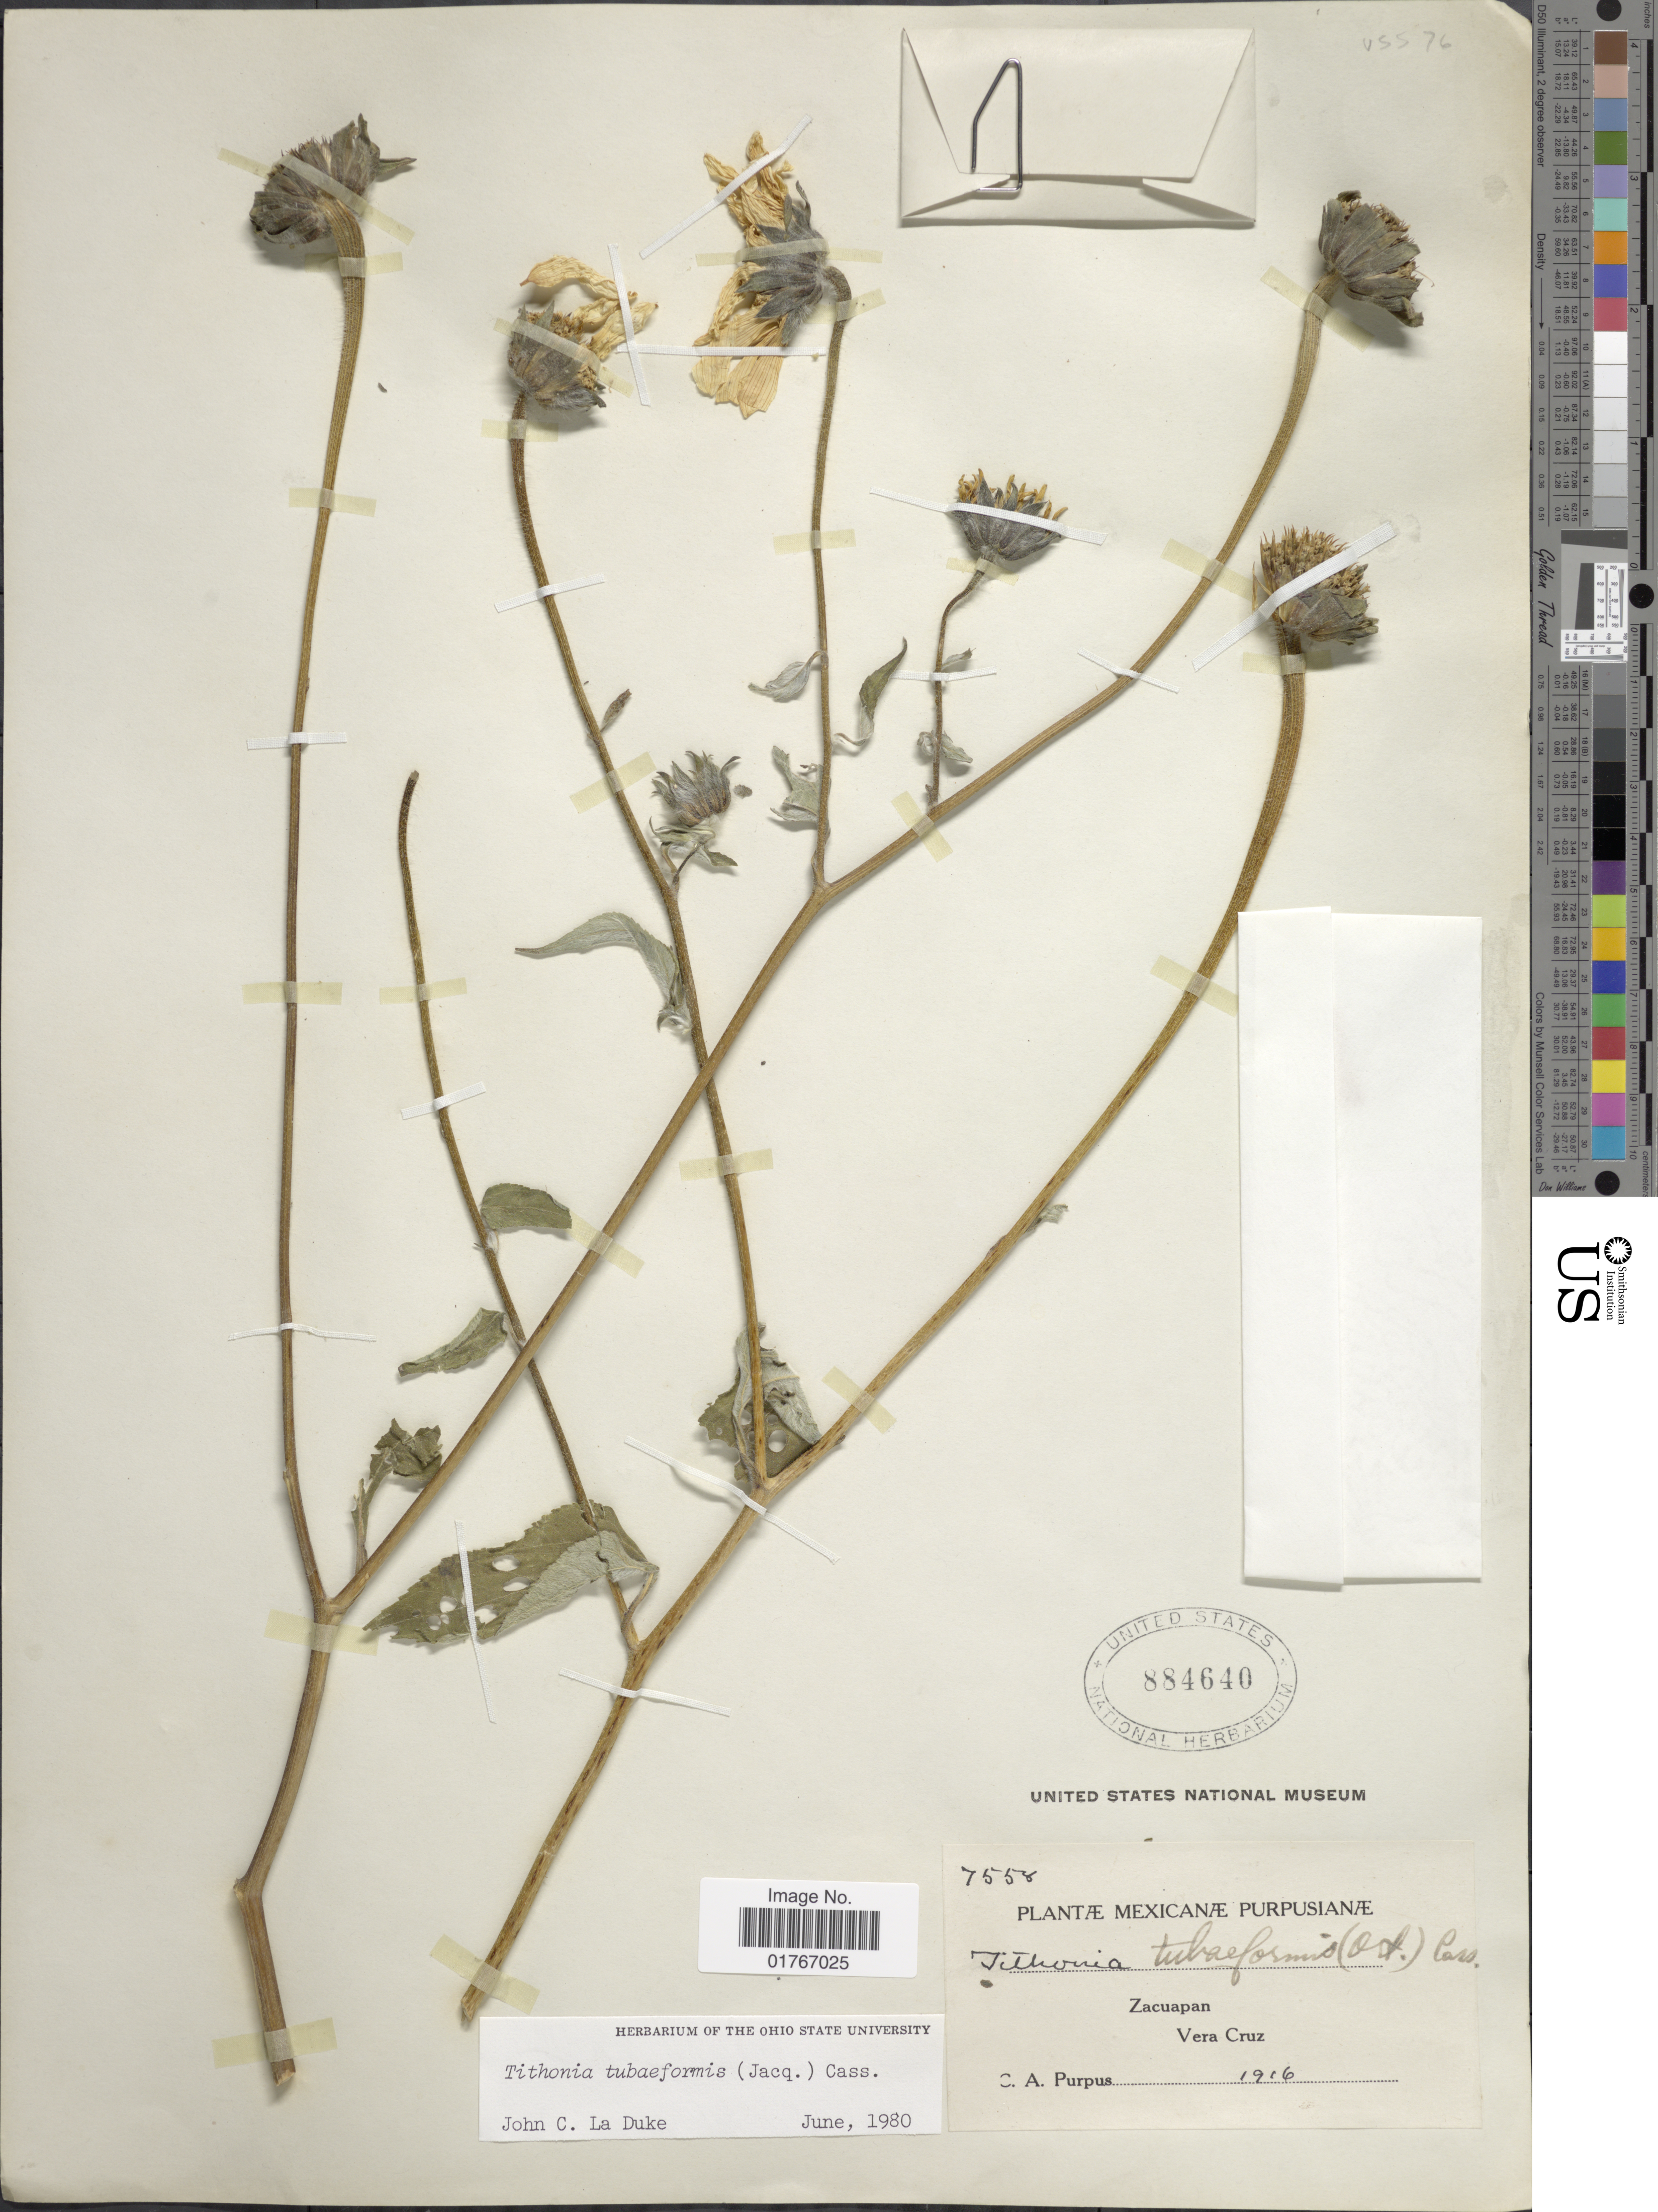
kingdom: Plantae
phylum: Tracheophyta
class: Magnoliopsida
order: Asterales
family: Asteraceae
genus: Tithonia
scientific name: Tithonia tubaeformis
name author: (Jacq.) Cass.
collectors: C. A. Purpus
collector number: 7558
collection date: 1916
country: Mexico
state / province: Veracruz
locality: Zacuapan, Vera Cruz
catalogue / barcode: US 884640